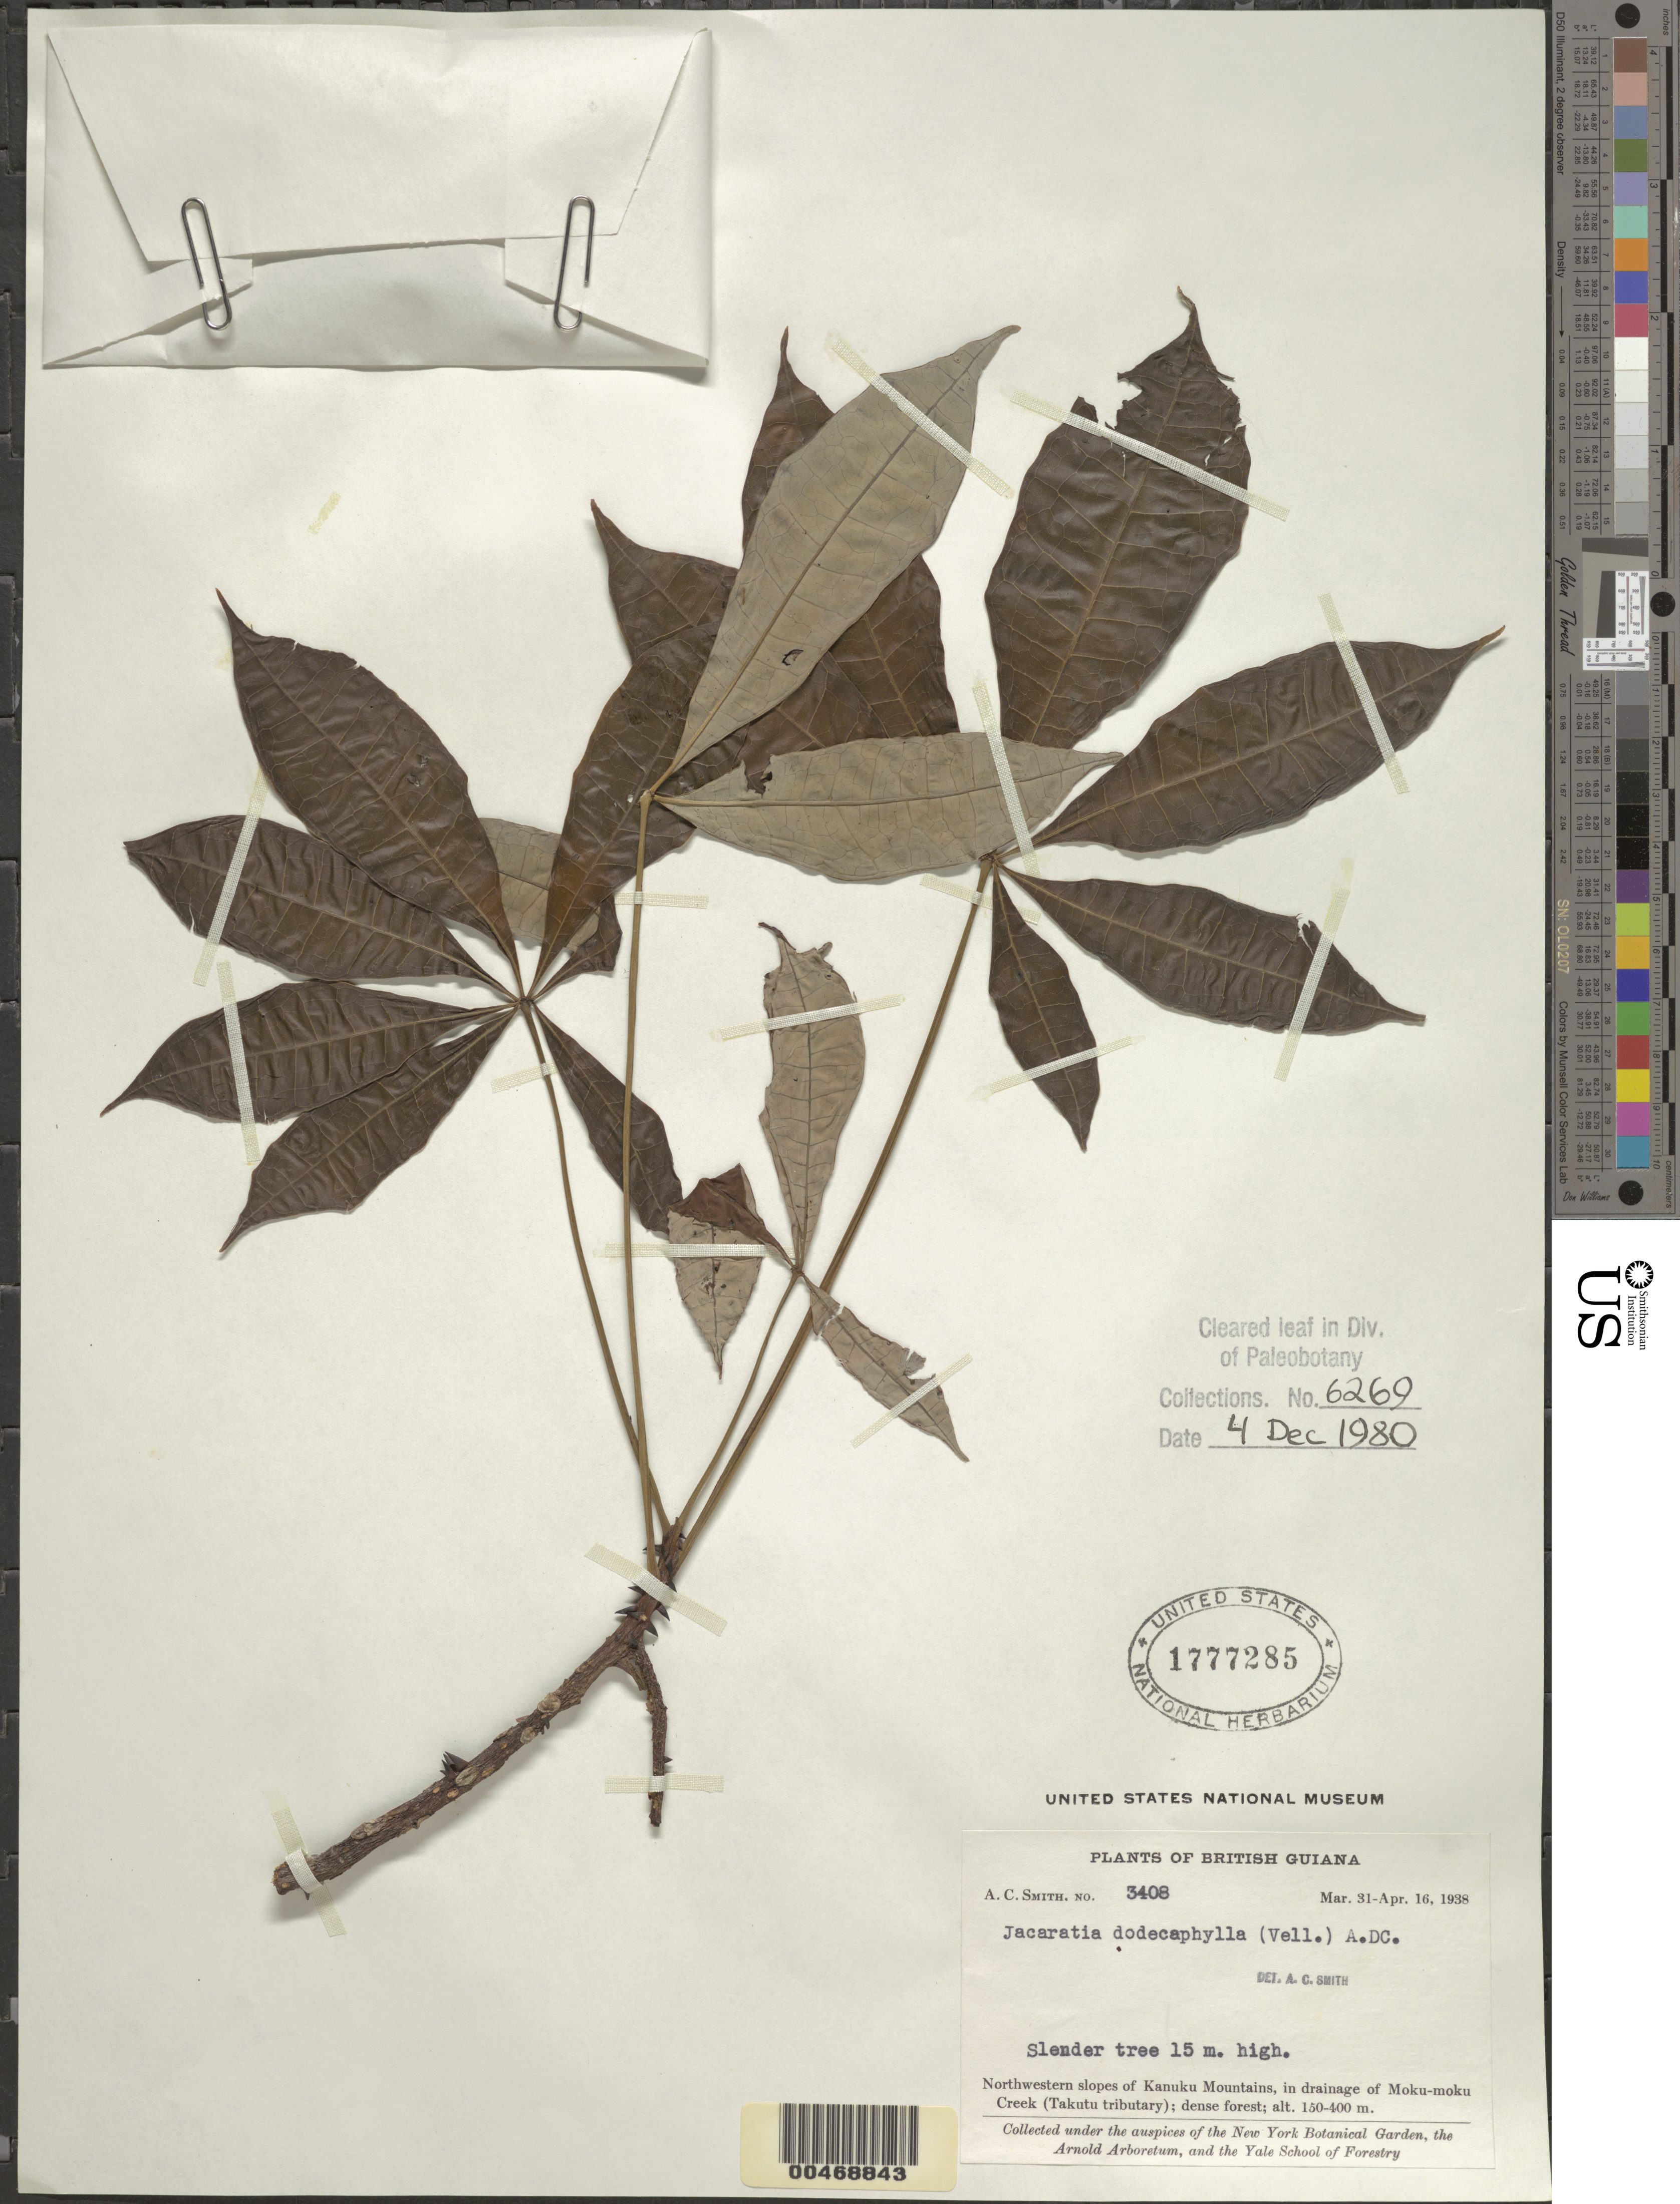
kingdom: Plantae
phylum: Tracheophyta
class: Magnoliopsida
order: Brassicales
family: Caricaceae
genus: Jacaratia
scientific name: Jacaratia spinosa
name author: (Aubl.) A. DC.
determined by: Christenhusz, M. J. M.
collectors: A. C. Smith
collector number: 3408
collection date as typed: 31-Mar-38 to 16-Apr-38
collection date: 1938-03-31/1938-04-16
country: Guyana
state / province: U. Takutu-U. Essequibo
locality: Kanuku Mts., NW slopes, in drainage of Moku-moku Creek (Takutu tributary)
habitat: Dense forest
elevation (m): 150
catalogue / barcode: US 1777285